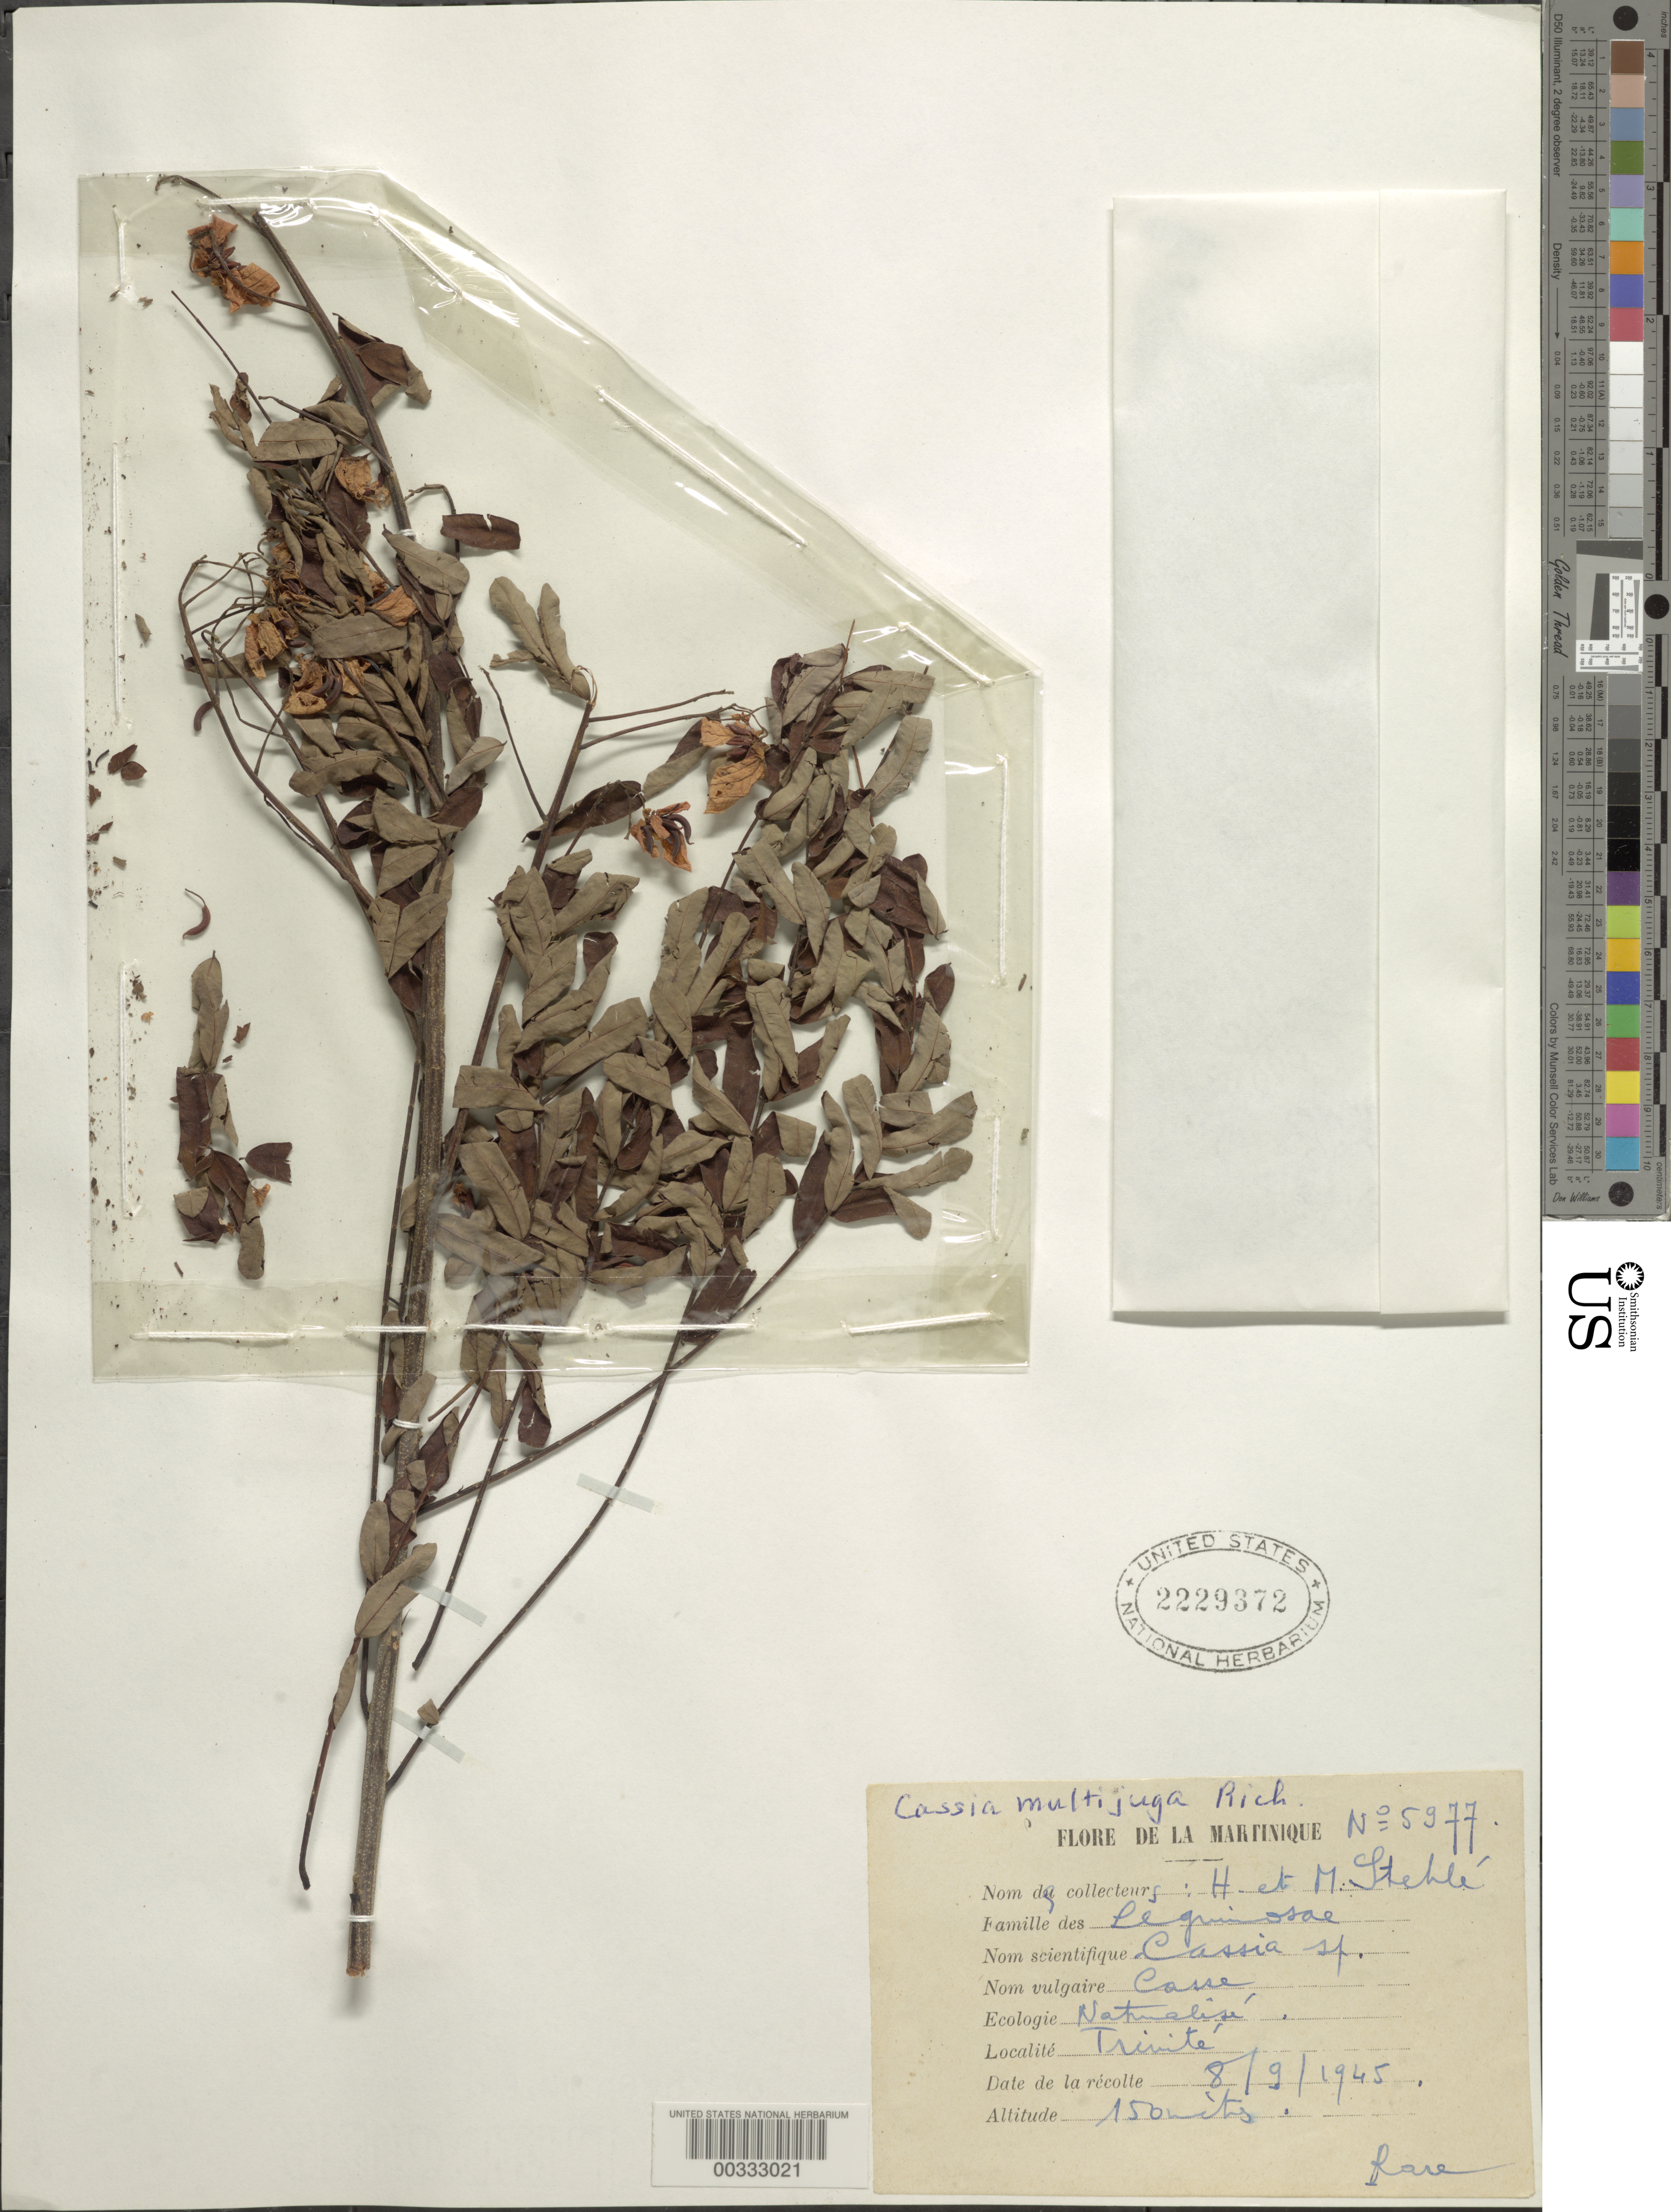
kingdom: Plantae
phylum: Tracheophyta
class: Magnoliopsida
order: Fabales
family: Fabaceae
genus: Senna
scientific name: Senna multijuga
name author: (Rich.) H.S. Irwin & Barneby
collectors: H. Stehlé & M. Stehlé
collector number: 5977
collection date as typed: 08 Sep 1945 or 09 Aug 1945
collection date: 1945-08-09 or 1945-09-08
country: Martinique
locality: Trinite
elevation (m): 150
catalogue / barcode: US 2229372